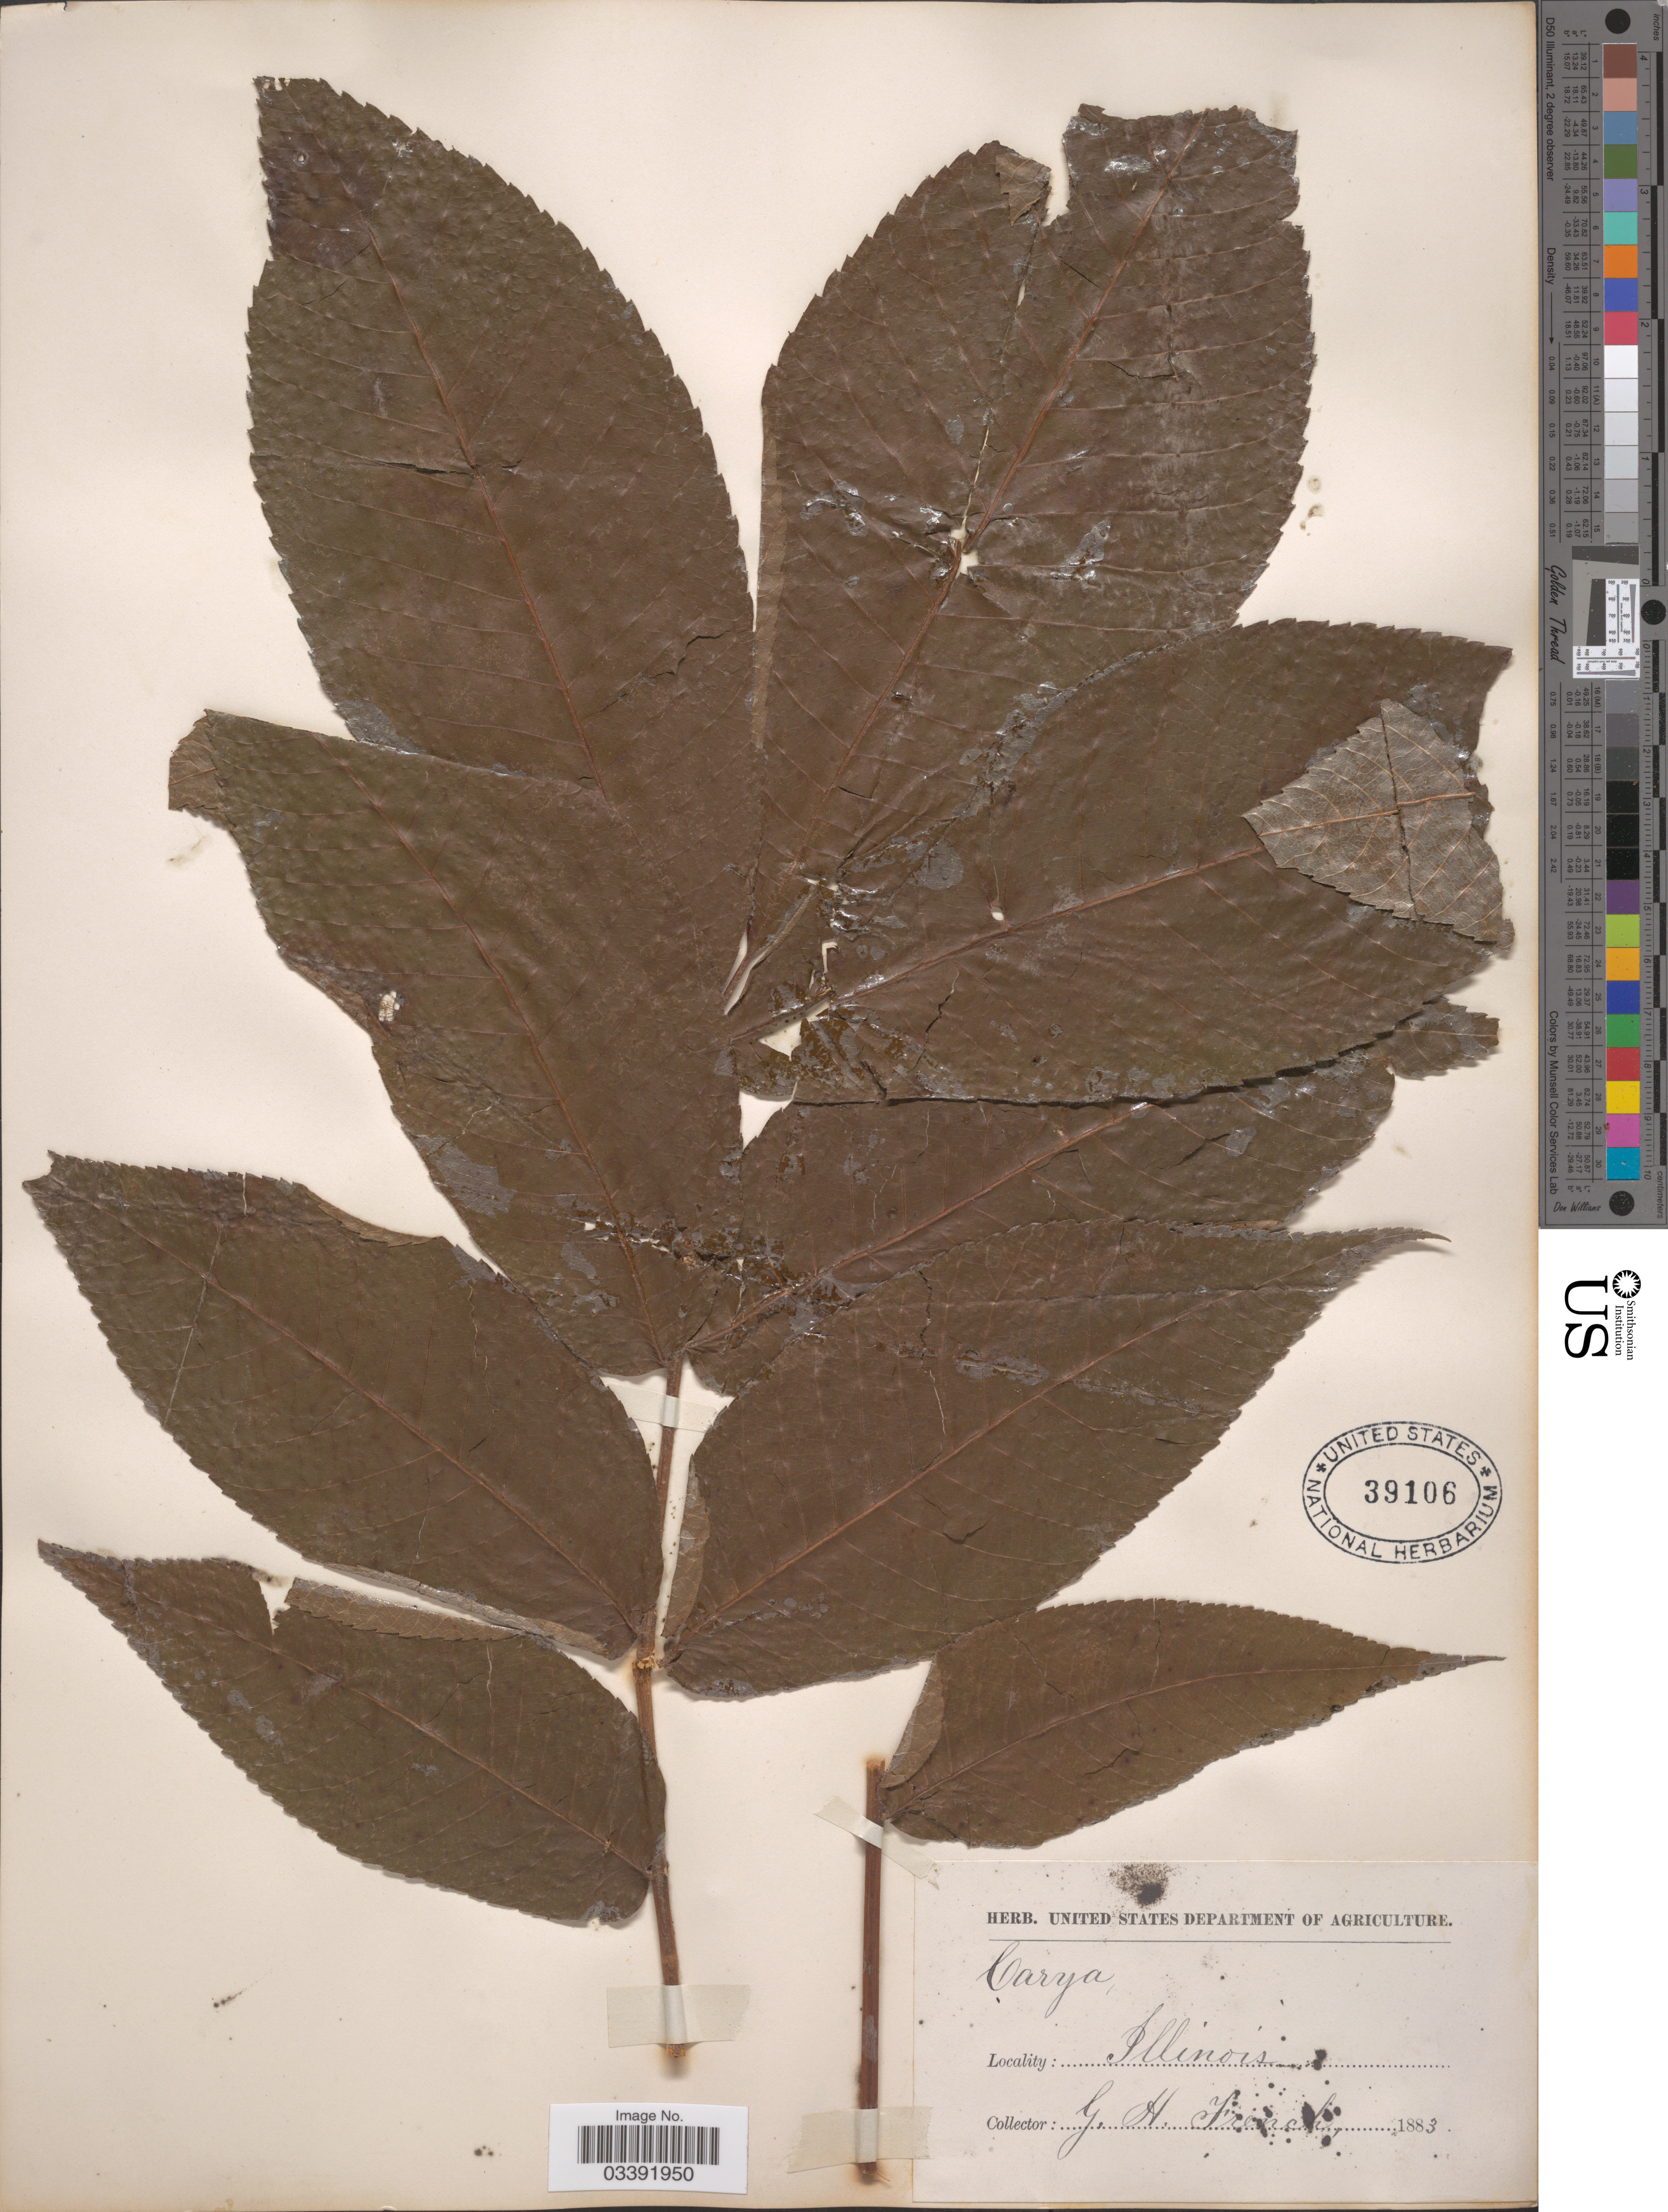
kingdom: Plantae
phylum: Tracheophyta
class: Magnoliopsida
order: Fagales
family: Juglandaceae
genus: Carya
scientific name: Carya laciniosa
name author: (F. Michx.) G. Don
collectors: G. H. French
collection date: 1883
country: United States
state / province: Illinois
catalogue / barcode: US 39106